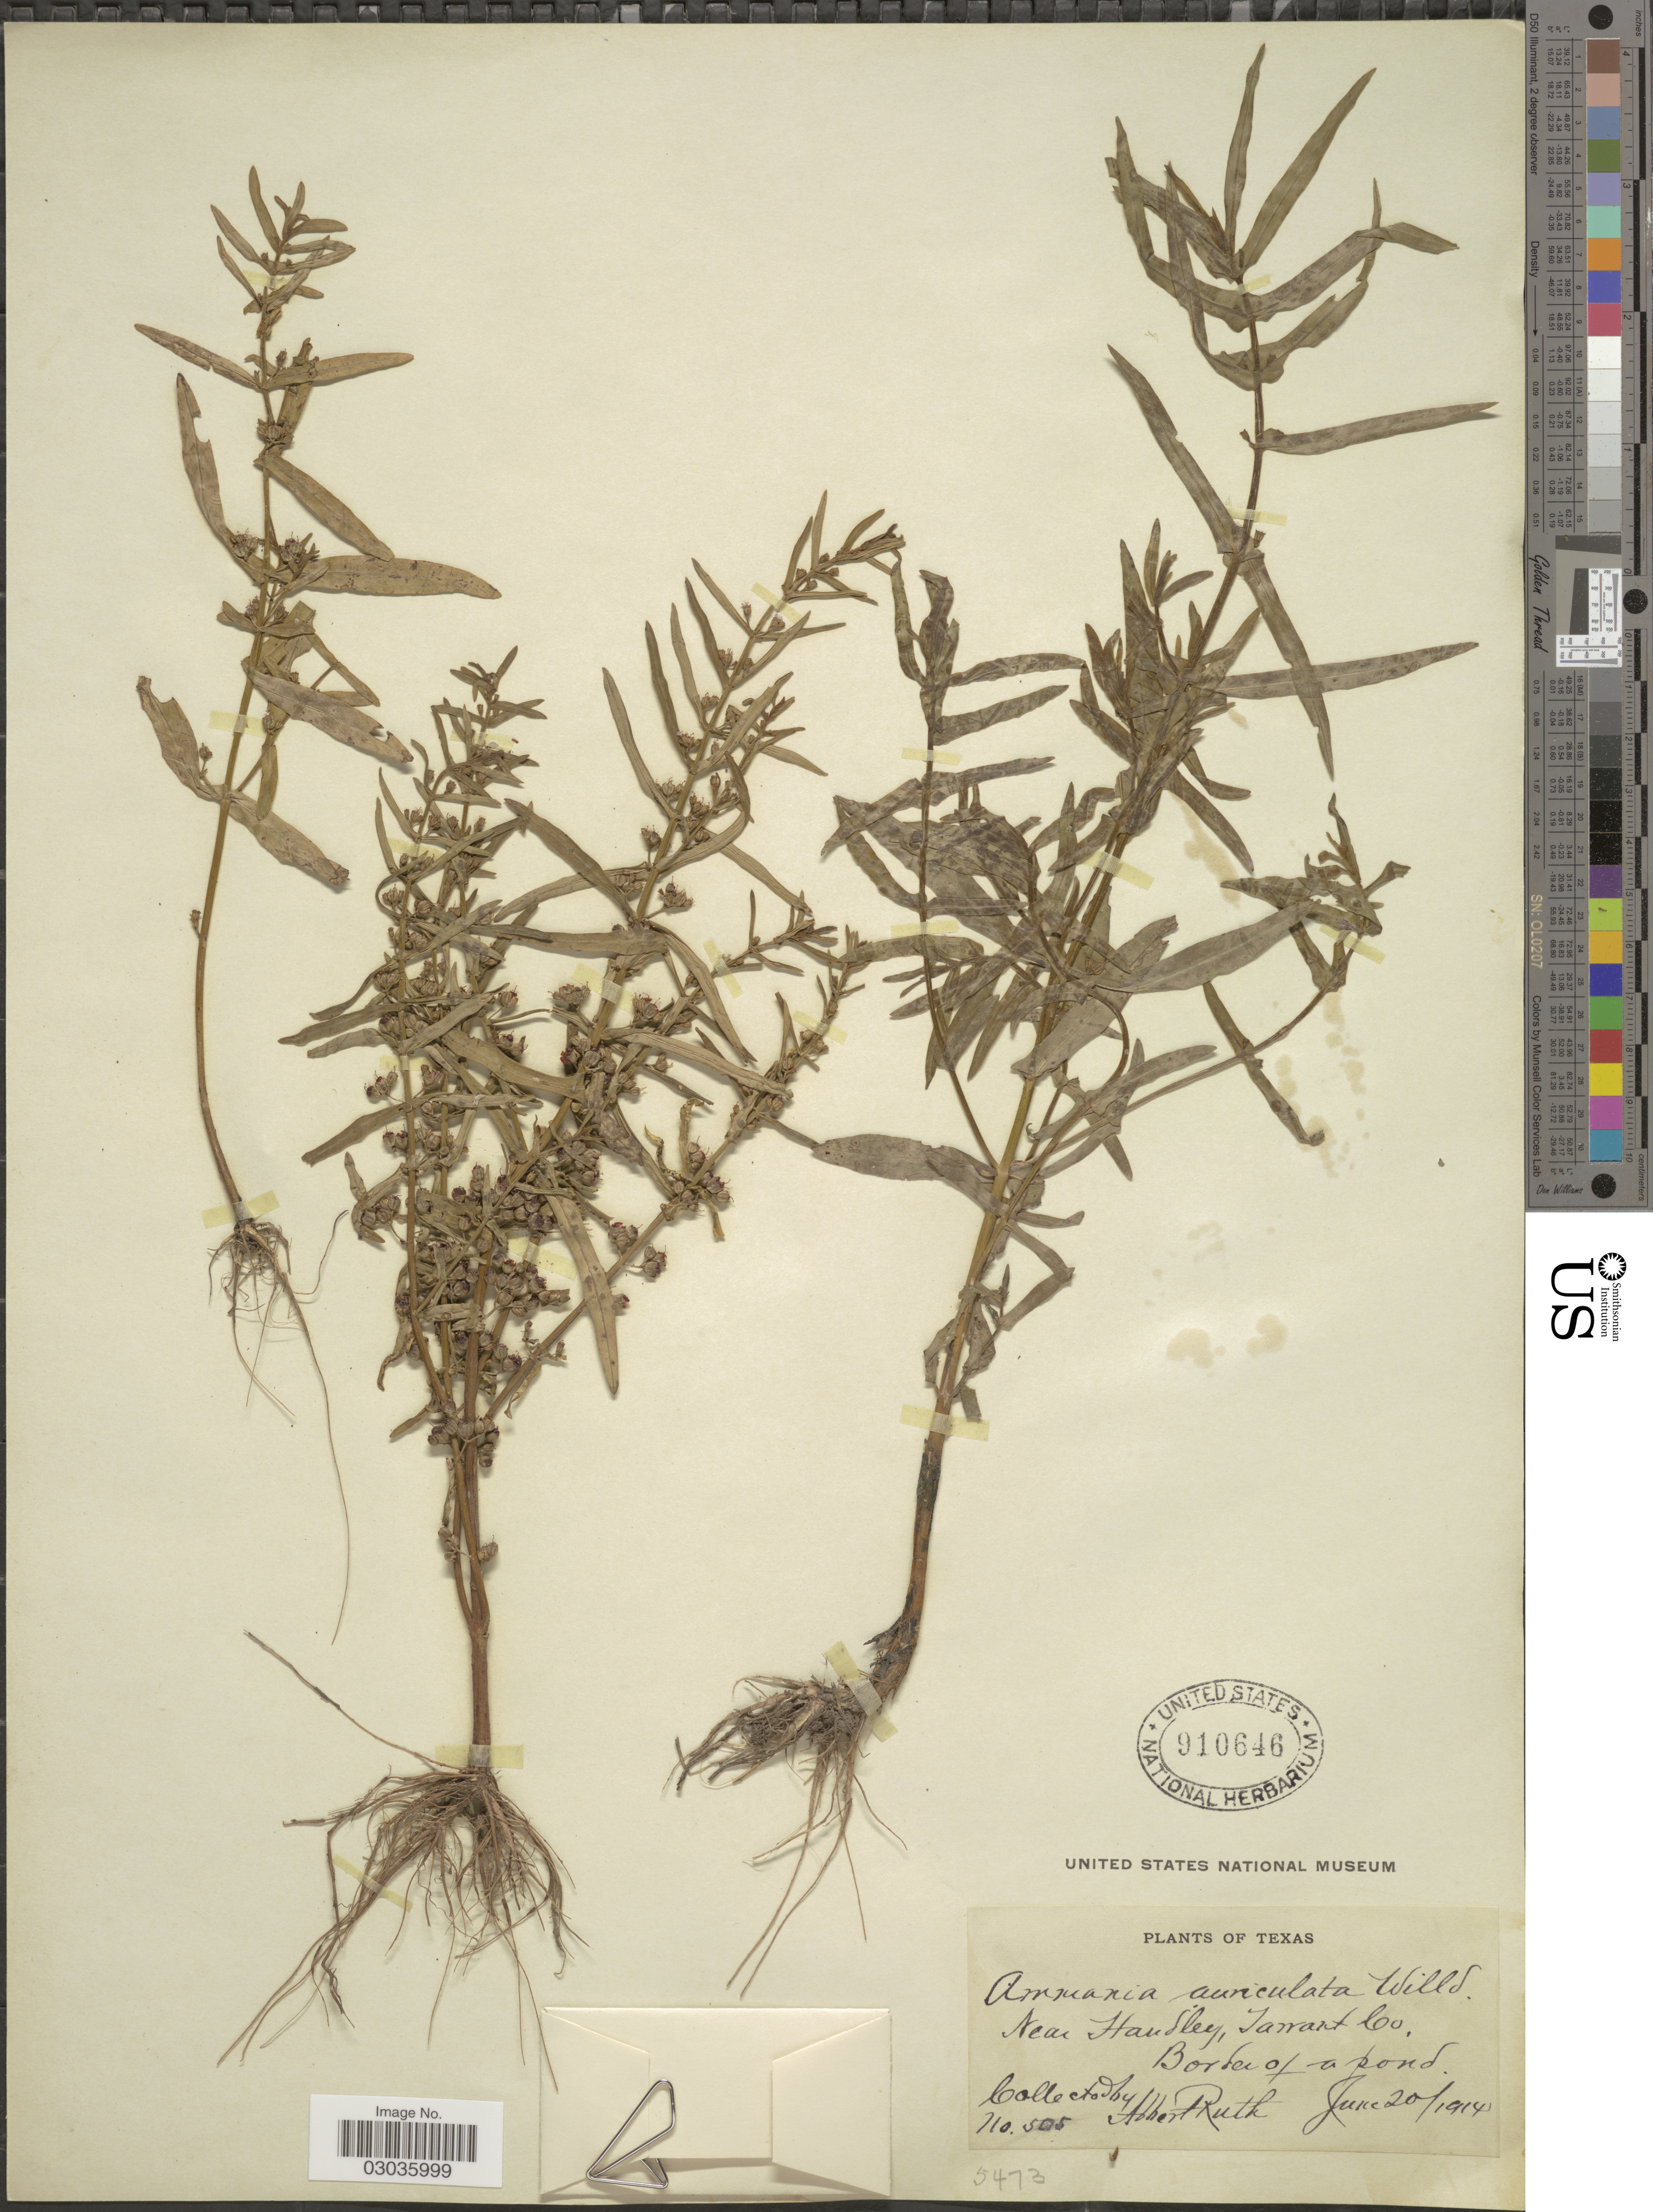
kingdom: Plantae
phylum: Tracheophyta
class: Magnoliopsida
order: Myrtales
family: Lythraceae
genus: Ammannia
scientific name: Ammannia auriculata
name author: Willd.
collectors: A. Ruth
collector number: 505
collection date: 1914-06-20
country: United States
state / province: Texas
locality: Near Handley, Tarrant Co.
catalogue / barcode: US 910646